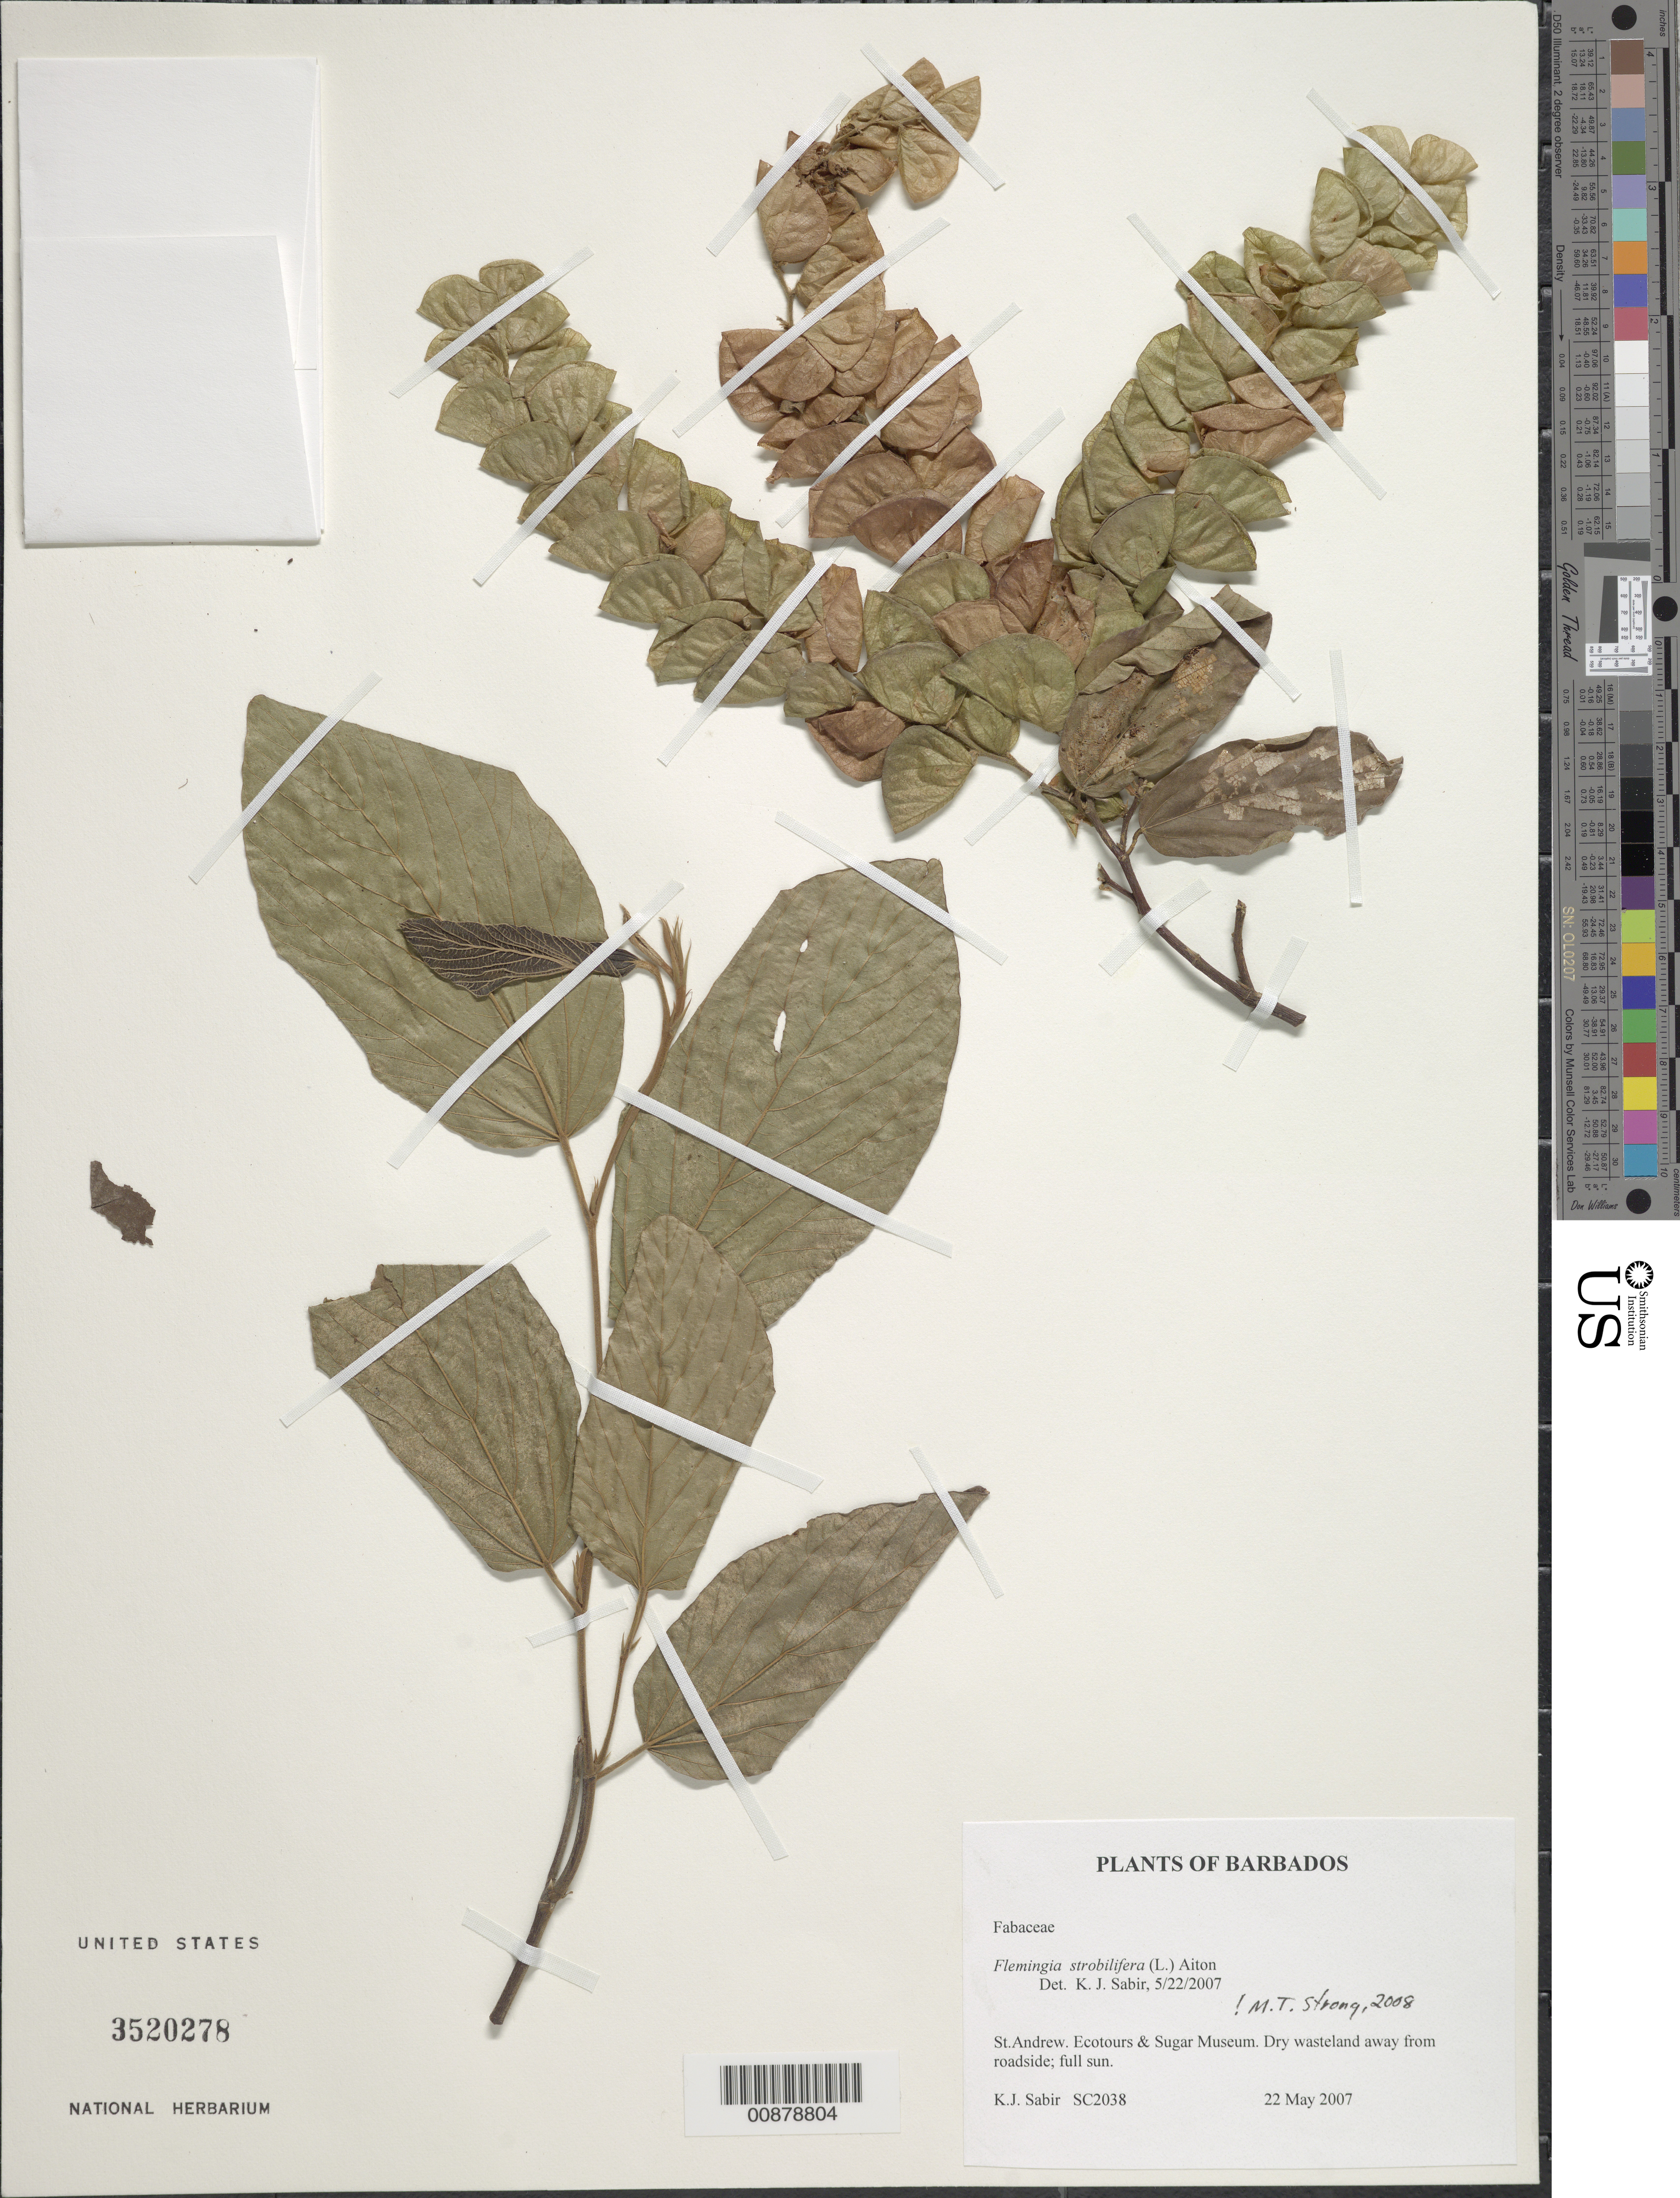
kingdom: Plantae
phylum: Tracheophyta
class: Magnoliopsida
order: Fabales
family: Fabaceae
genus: Flemingia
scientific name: Flemingia strobilifera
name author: (L.) W.T. Aiton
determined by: Strong, M. T., (US), Smithsonian Institution - National Museum of Natural History (UNITED STATES)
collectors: K. Sabir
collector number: SC 2038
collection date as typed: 22 May 2007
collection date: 2007-05-22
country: Barbados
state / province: Saint Andrew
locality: Ecotours & Sugar Museum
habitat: Dry wasteland away from roadside; full sun.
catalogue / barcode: US 3520278